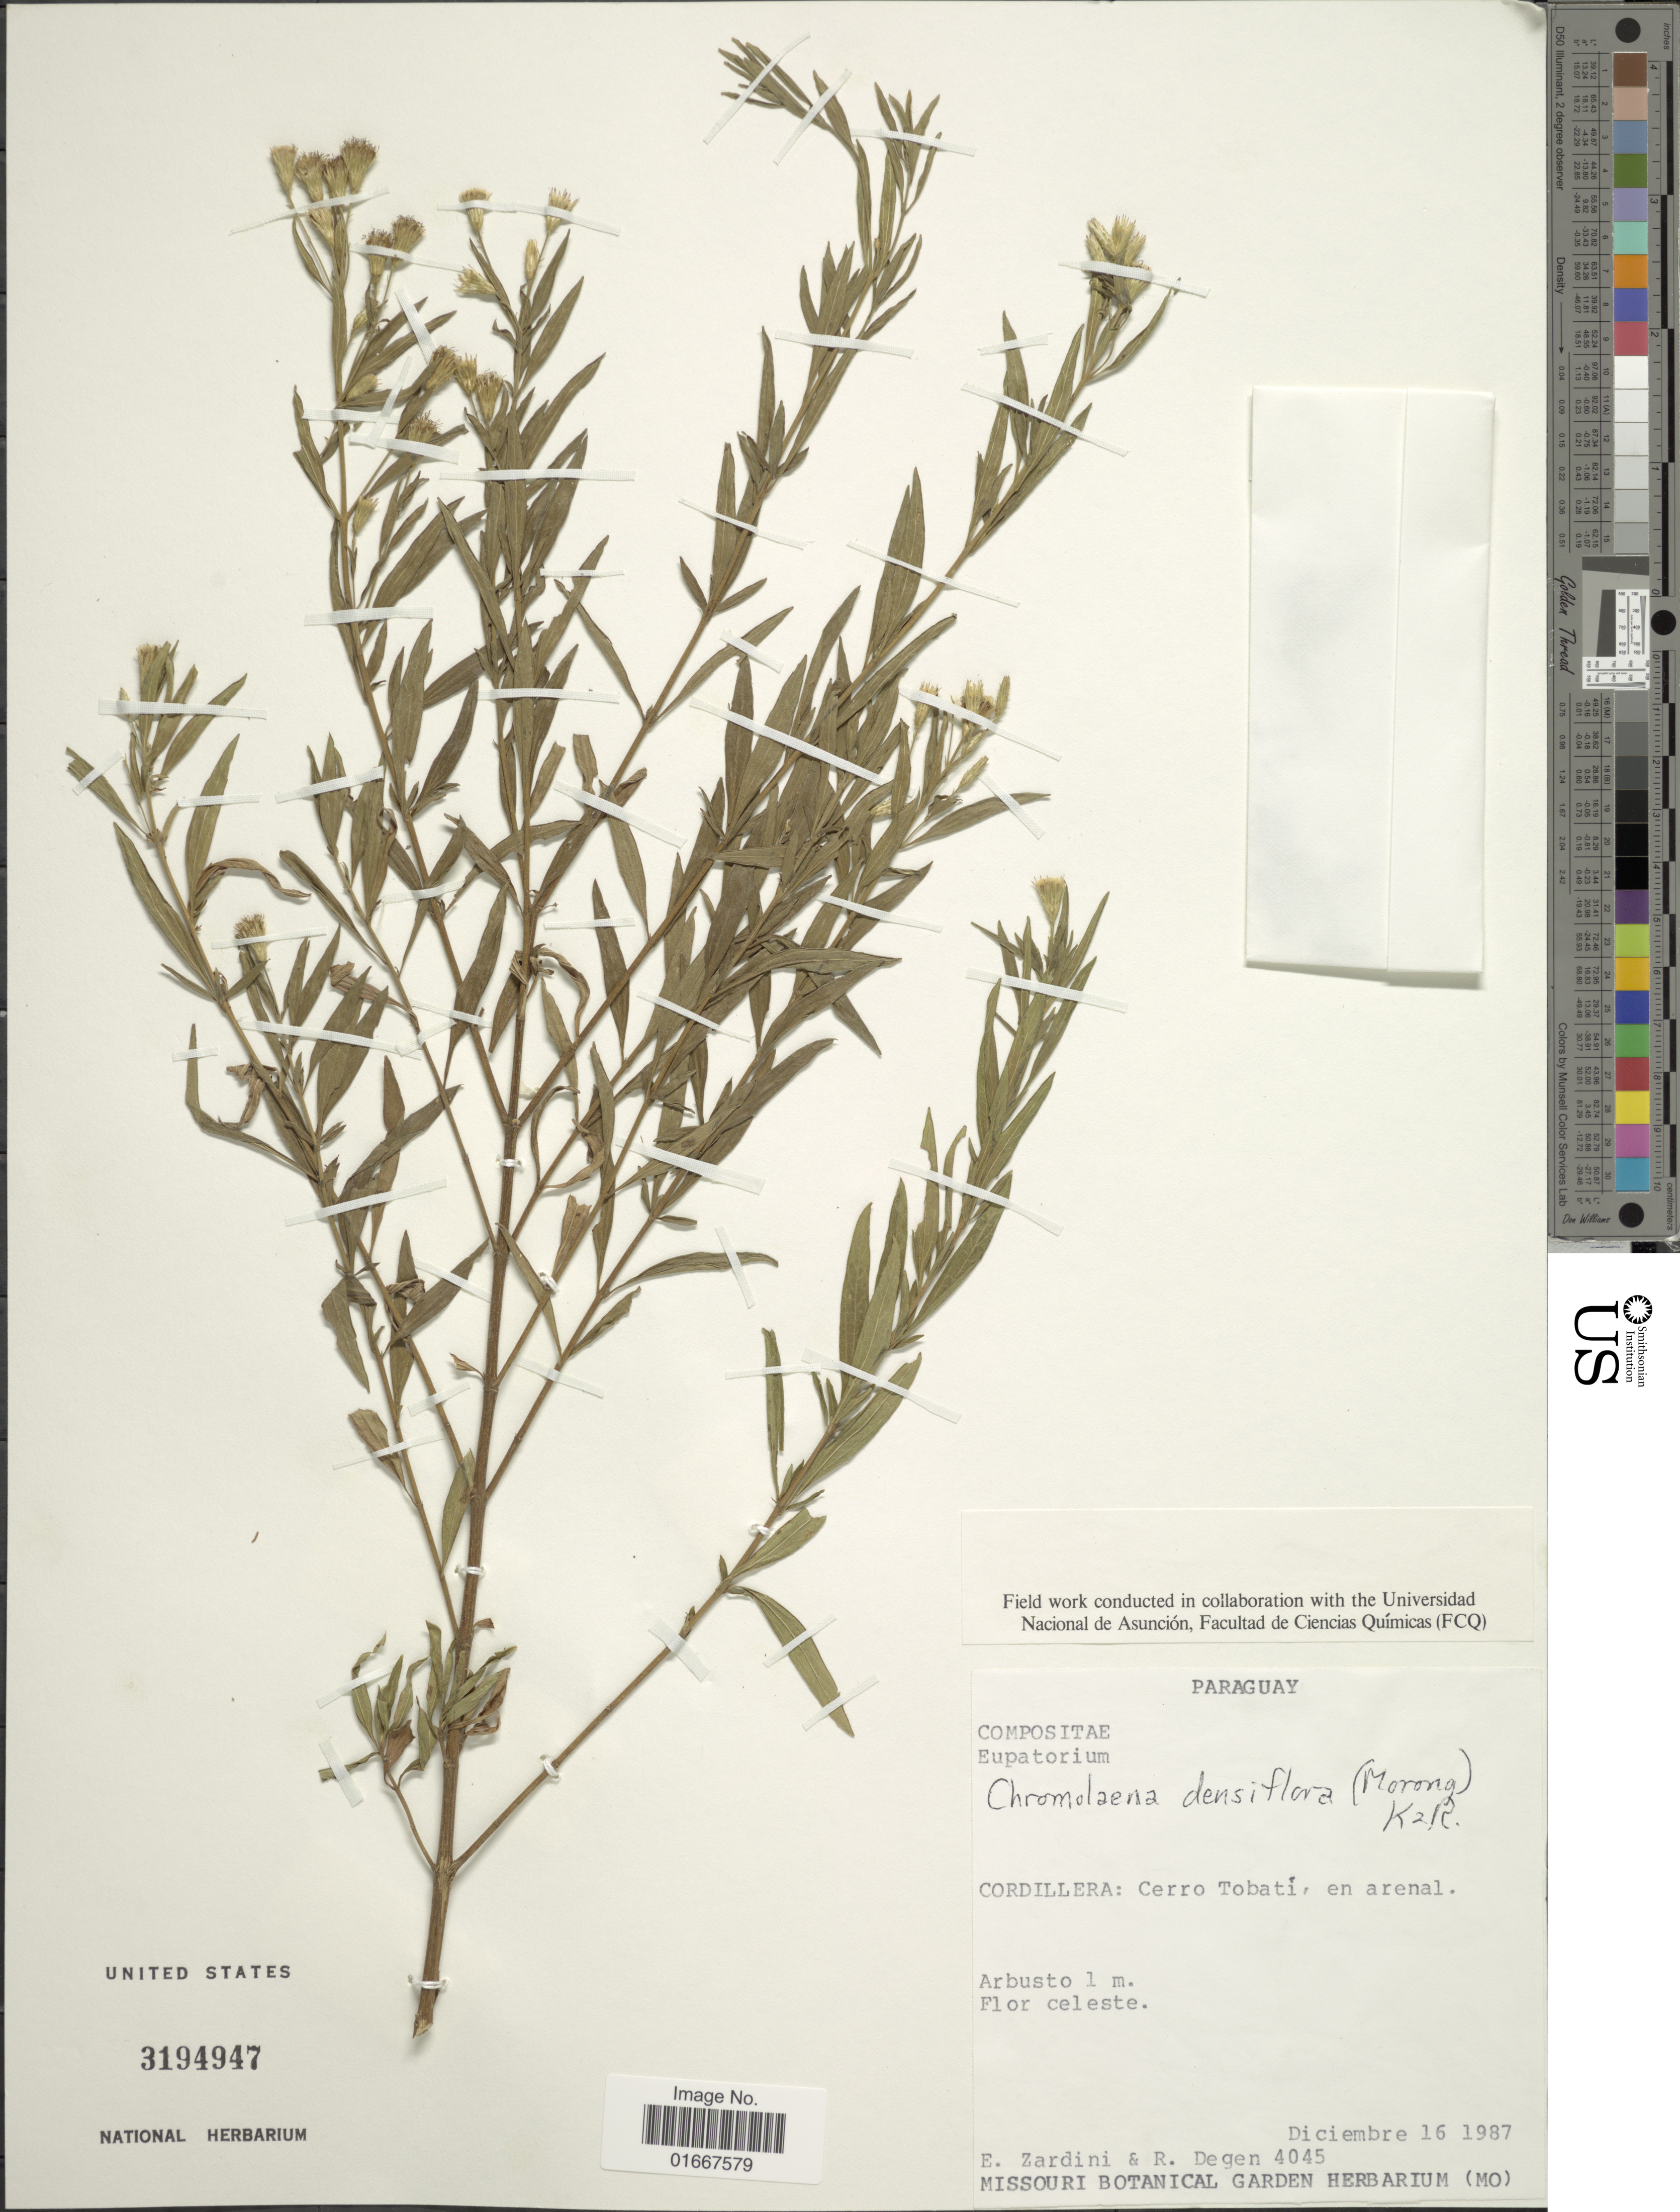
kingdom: Plantae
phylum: Tracheophyta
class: Magnoliopsida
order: Asterales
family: Asteraceae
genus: Chromolaena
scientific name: Chromolaena densiflorum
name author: (Morong) R.M. King & H. Rob.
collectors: E. M. Zardini & R. Degen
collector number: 4045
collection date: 1987-12-16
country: Paraguay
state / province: Cordillera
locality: Cerro Tobatí, en arenal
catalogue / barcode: US 3194947